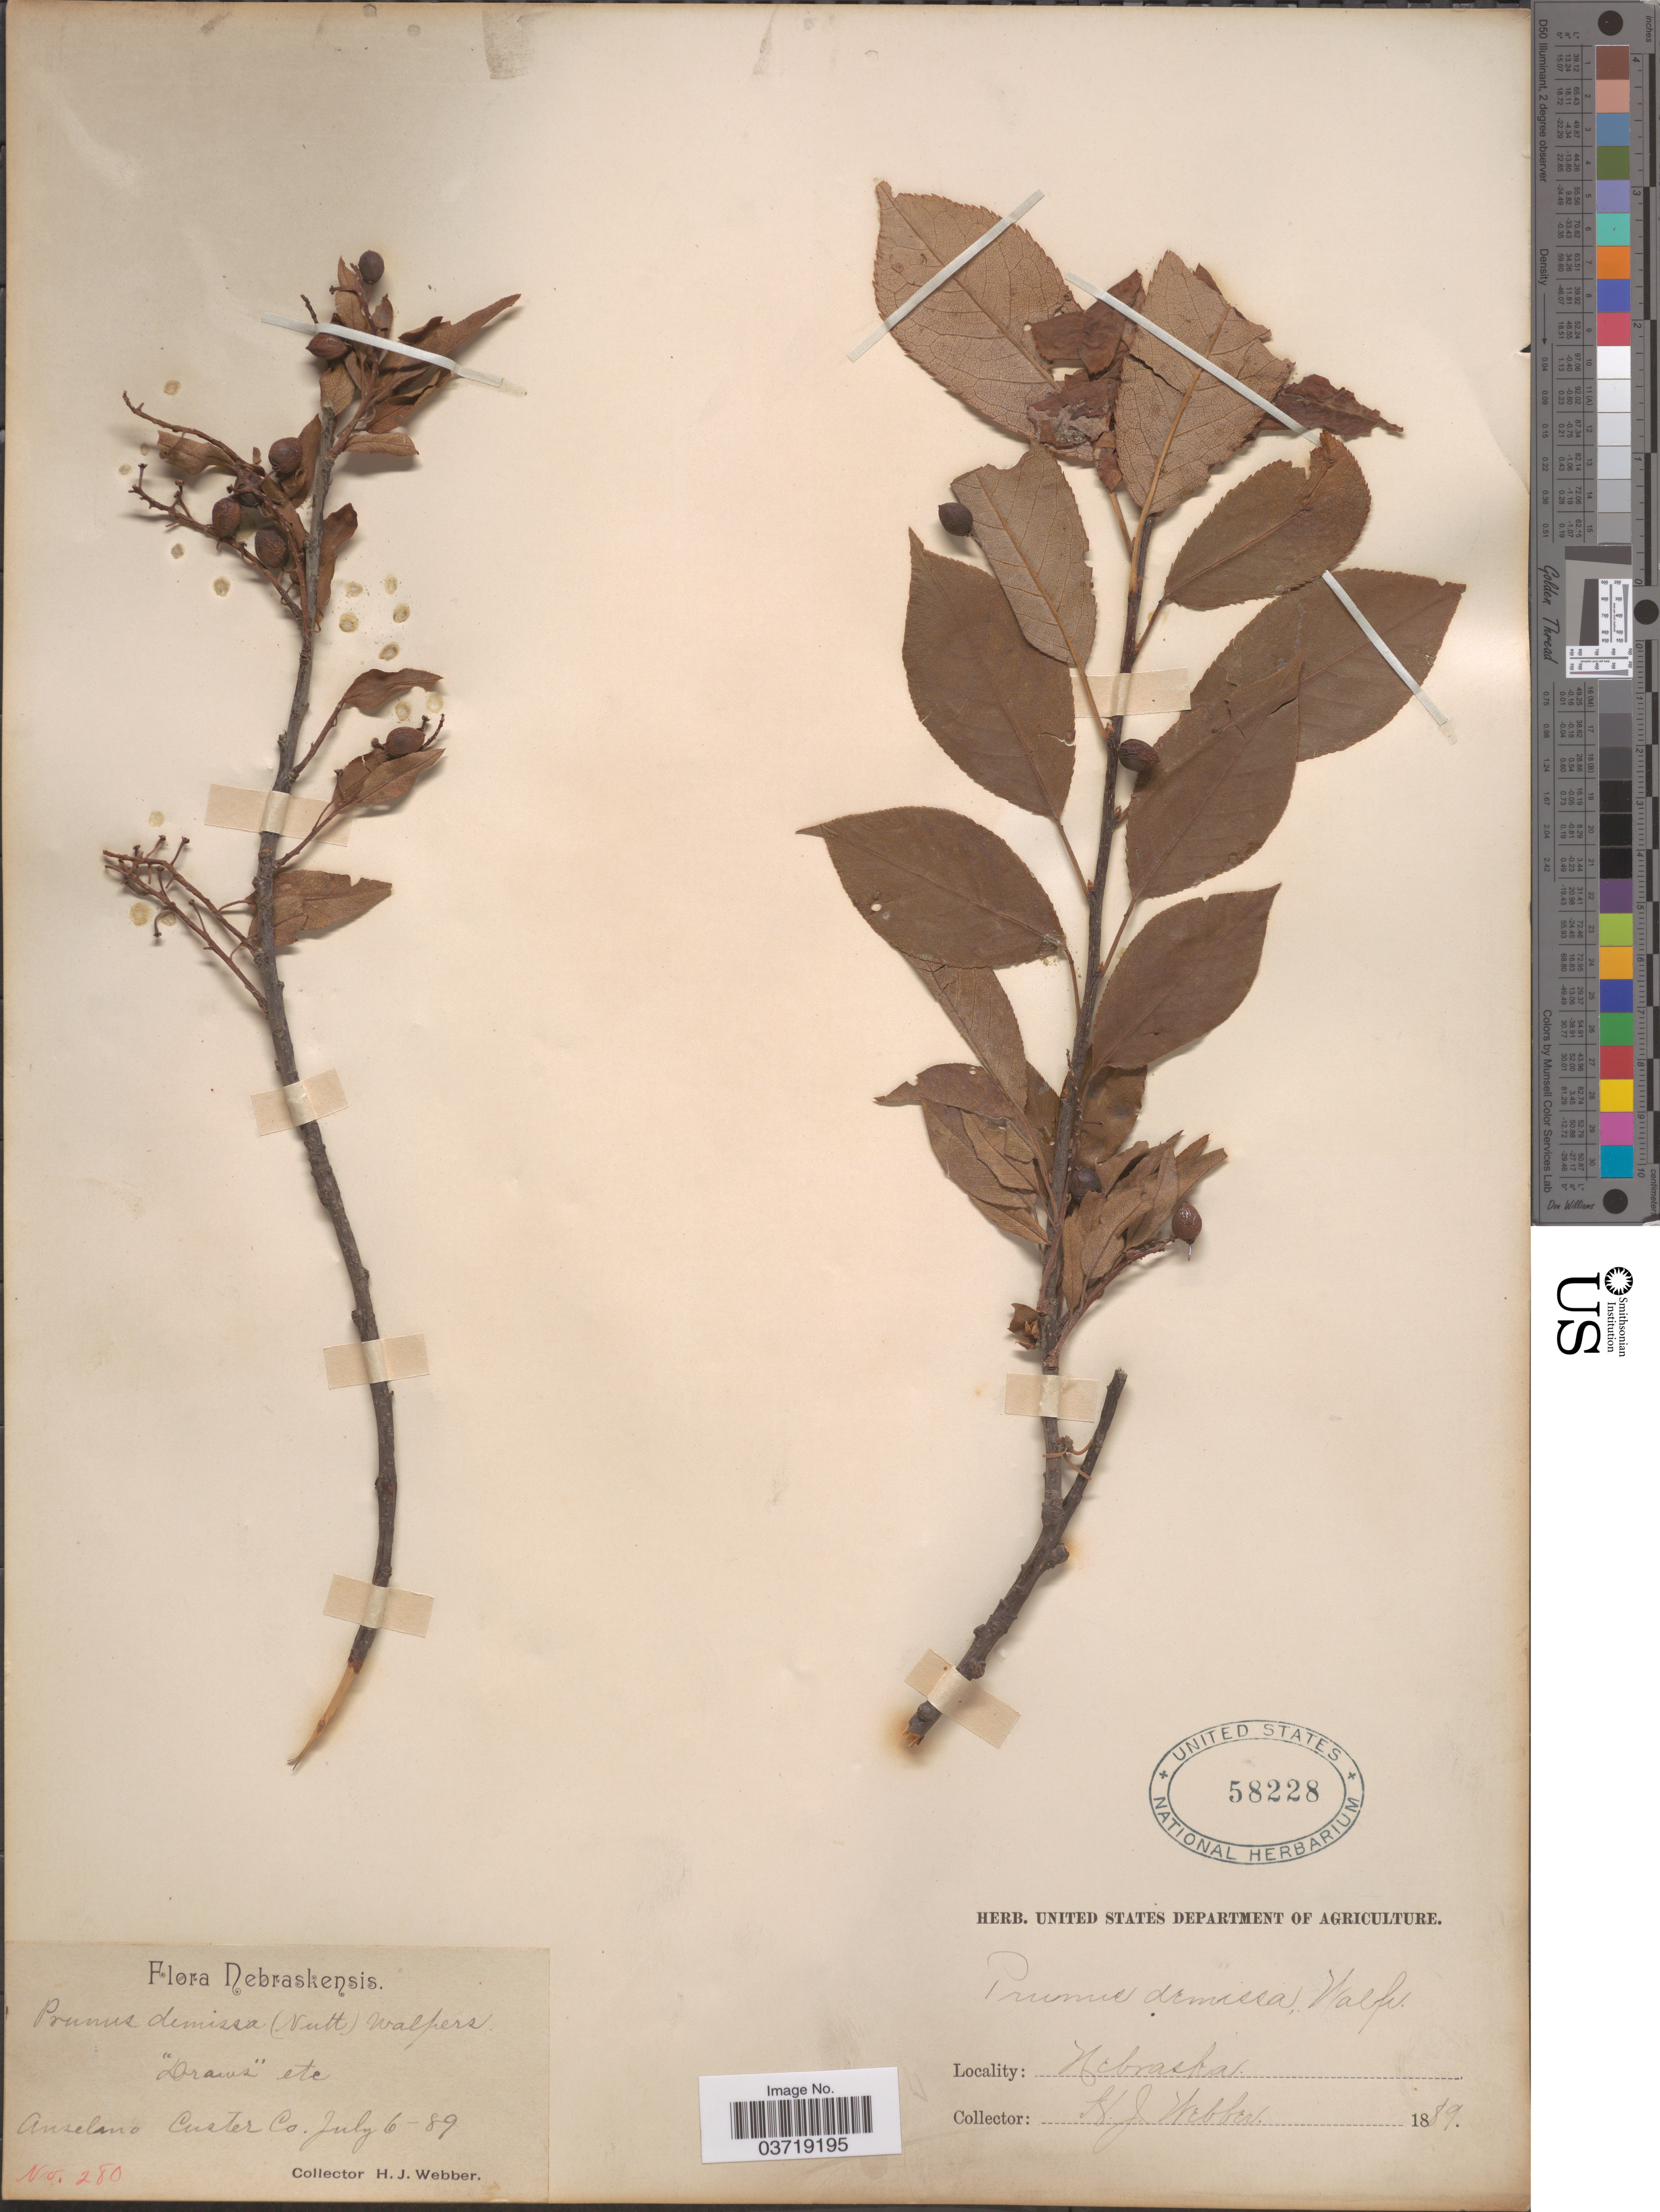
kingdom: Plantae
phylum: Tracheophyta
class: Magnoliopsida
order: Rosales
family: Rosaceae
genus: Prunus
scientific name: Prunus virginiana var. demissa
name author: (Nutt.) Torr.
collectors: H. Webber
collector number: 280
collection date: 1889-07-06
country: United States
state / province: Nebraska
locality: Nebraskensis. Anselano Custer Co.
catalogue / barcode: US 58228